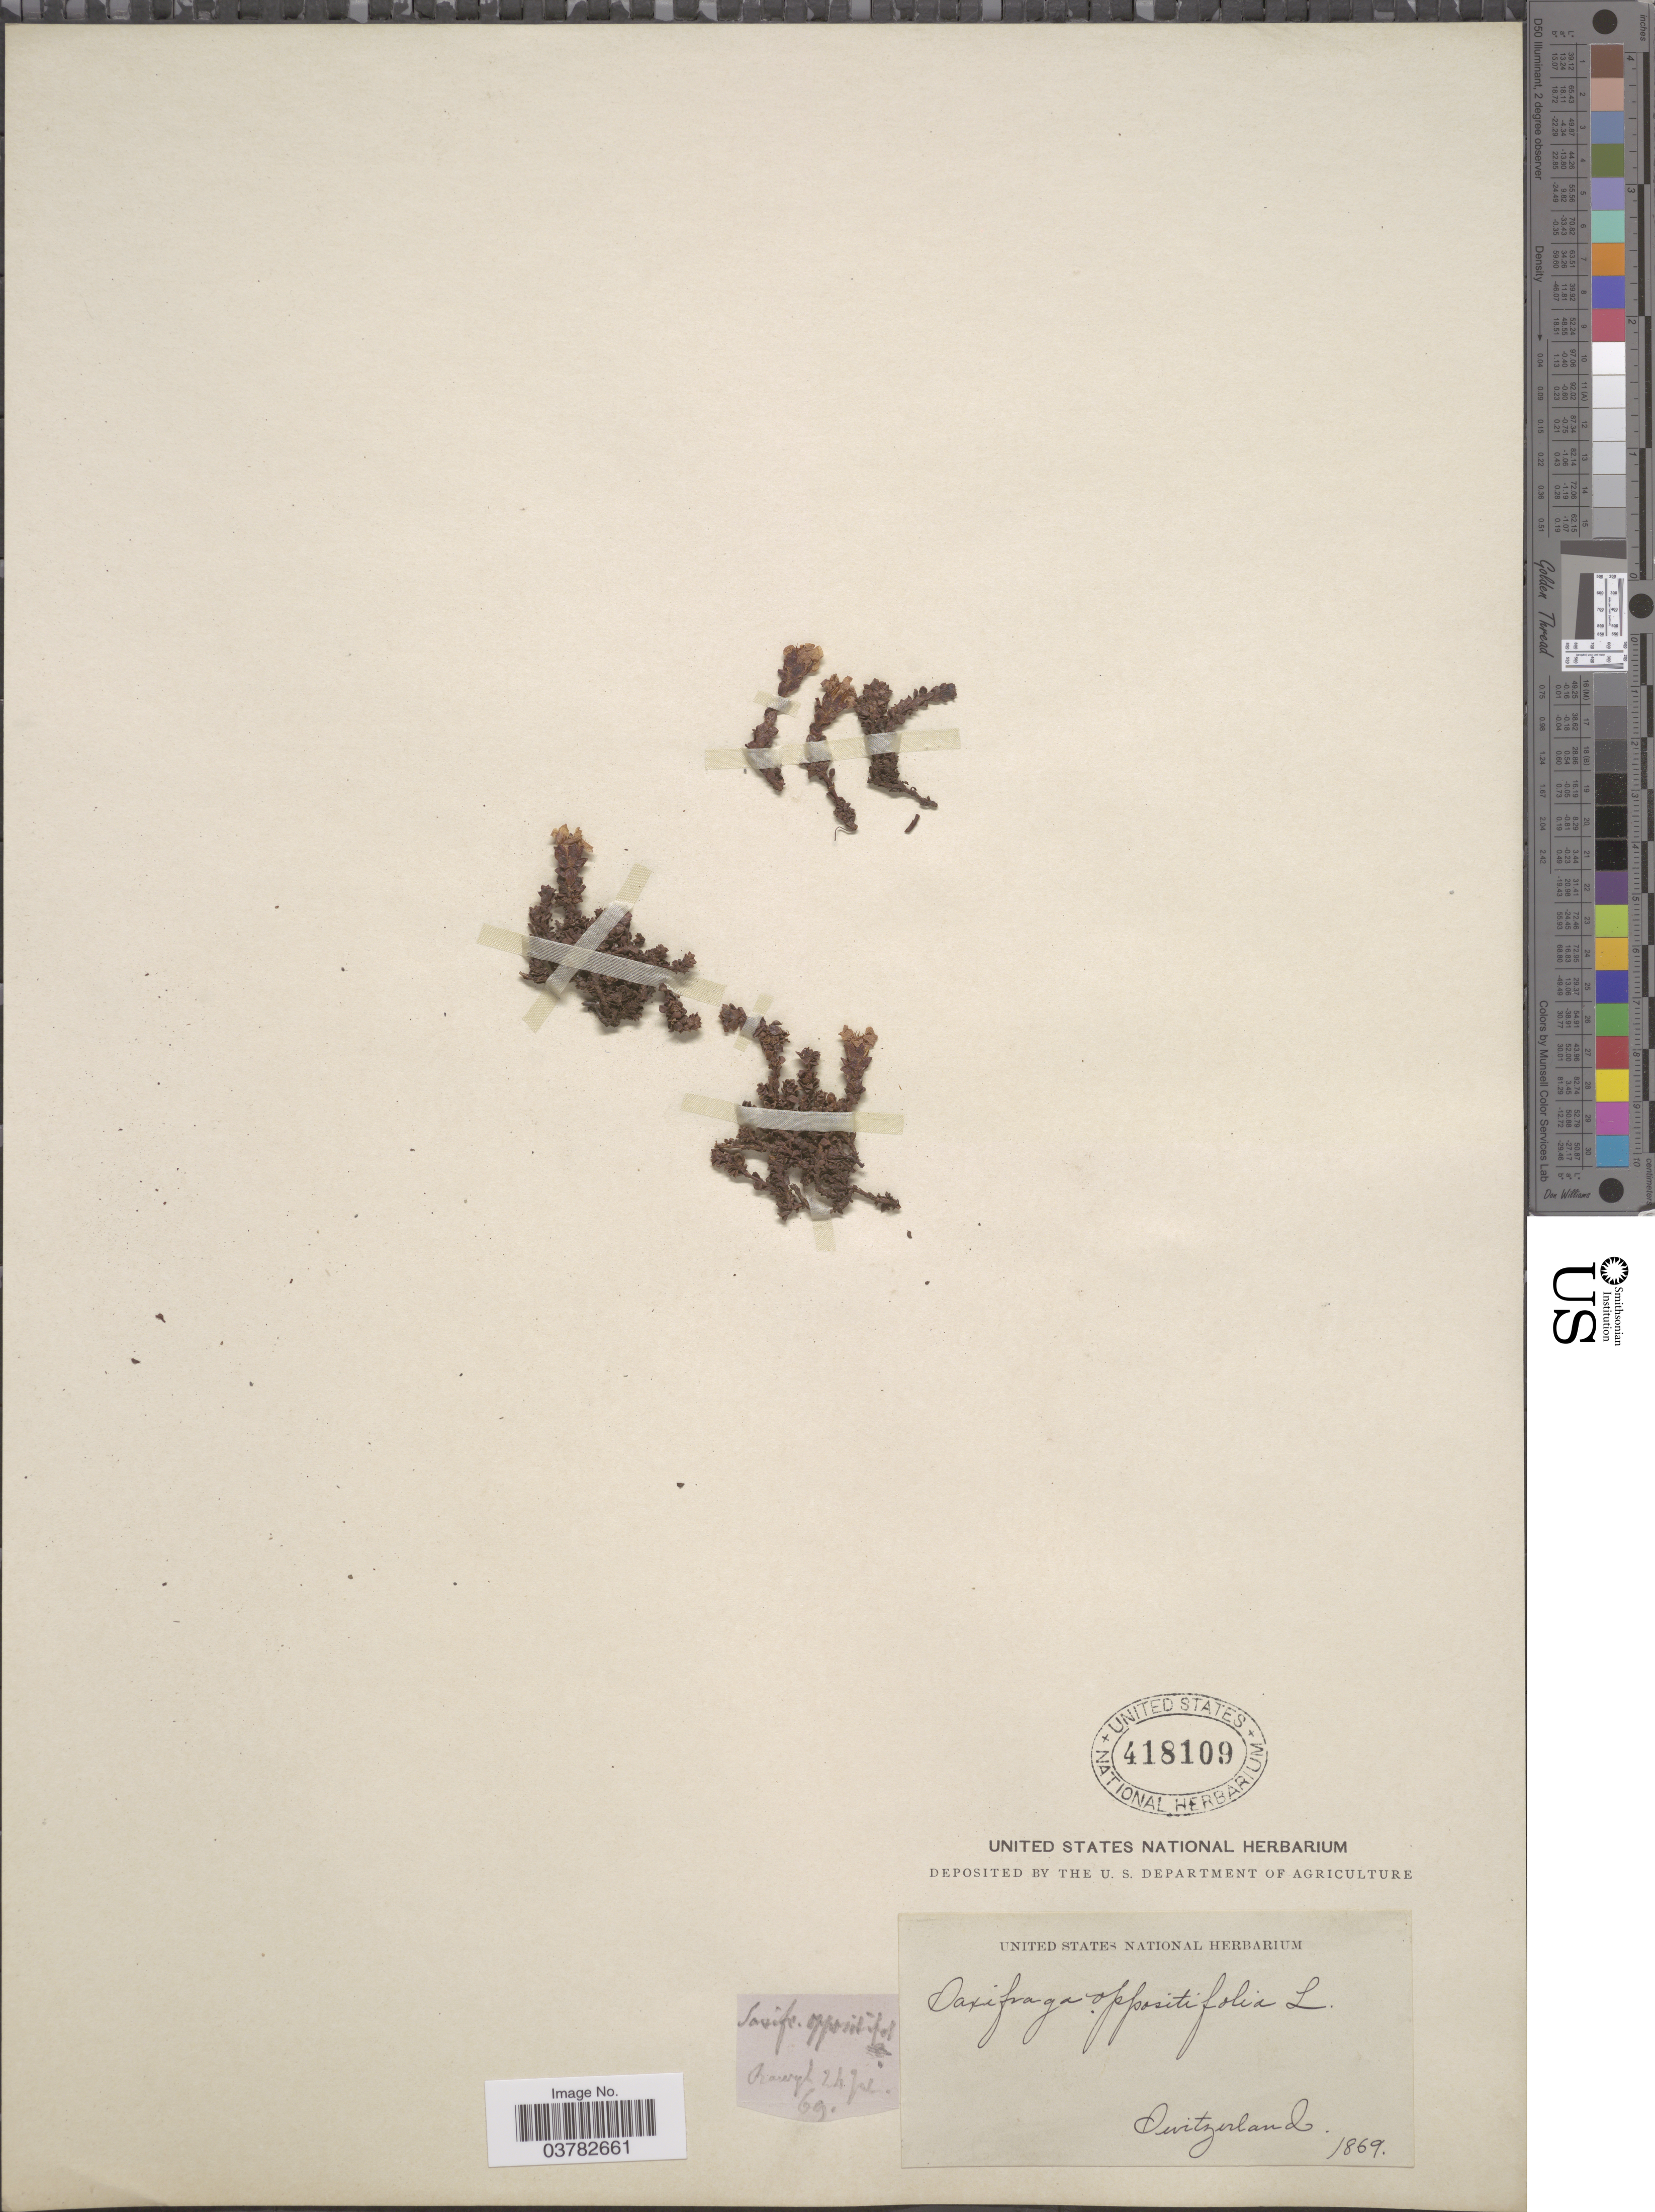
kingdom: Plantae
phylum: Tracheophyta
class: Magnoliopsida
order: Saxifragales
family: Saxifragaceae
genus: Saxifraga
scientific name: Saxifraga oppositifolia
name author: L.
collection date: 1869-07-24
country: Switzerland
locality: Rawyl.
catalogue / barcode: US 418109